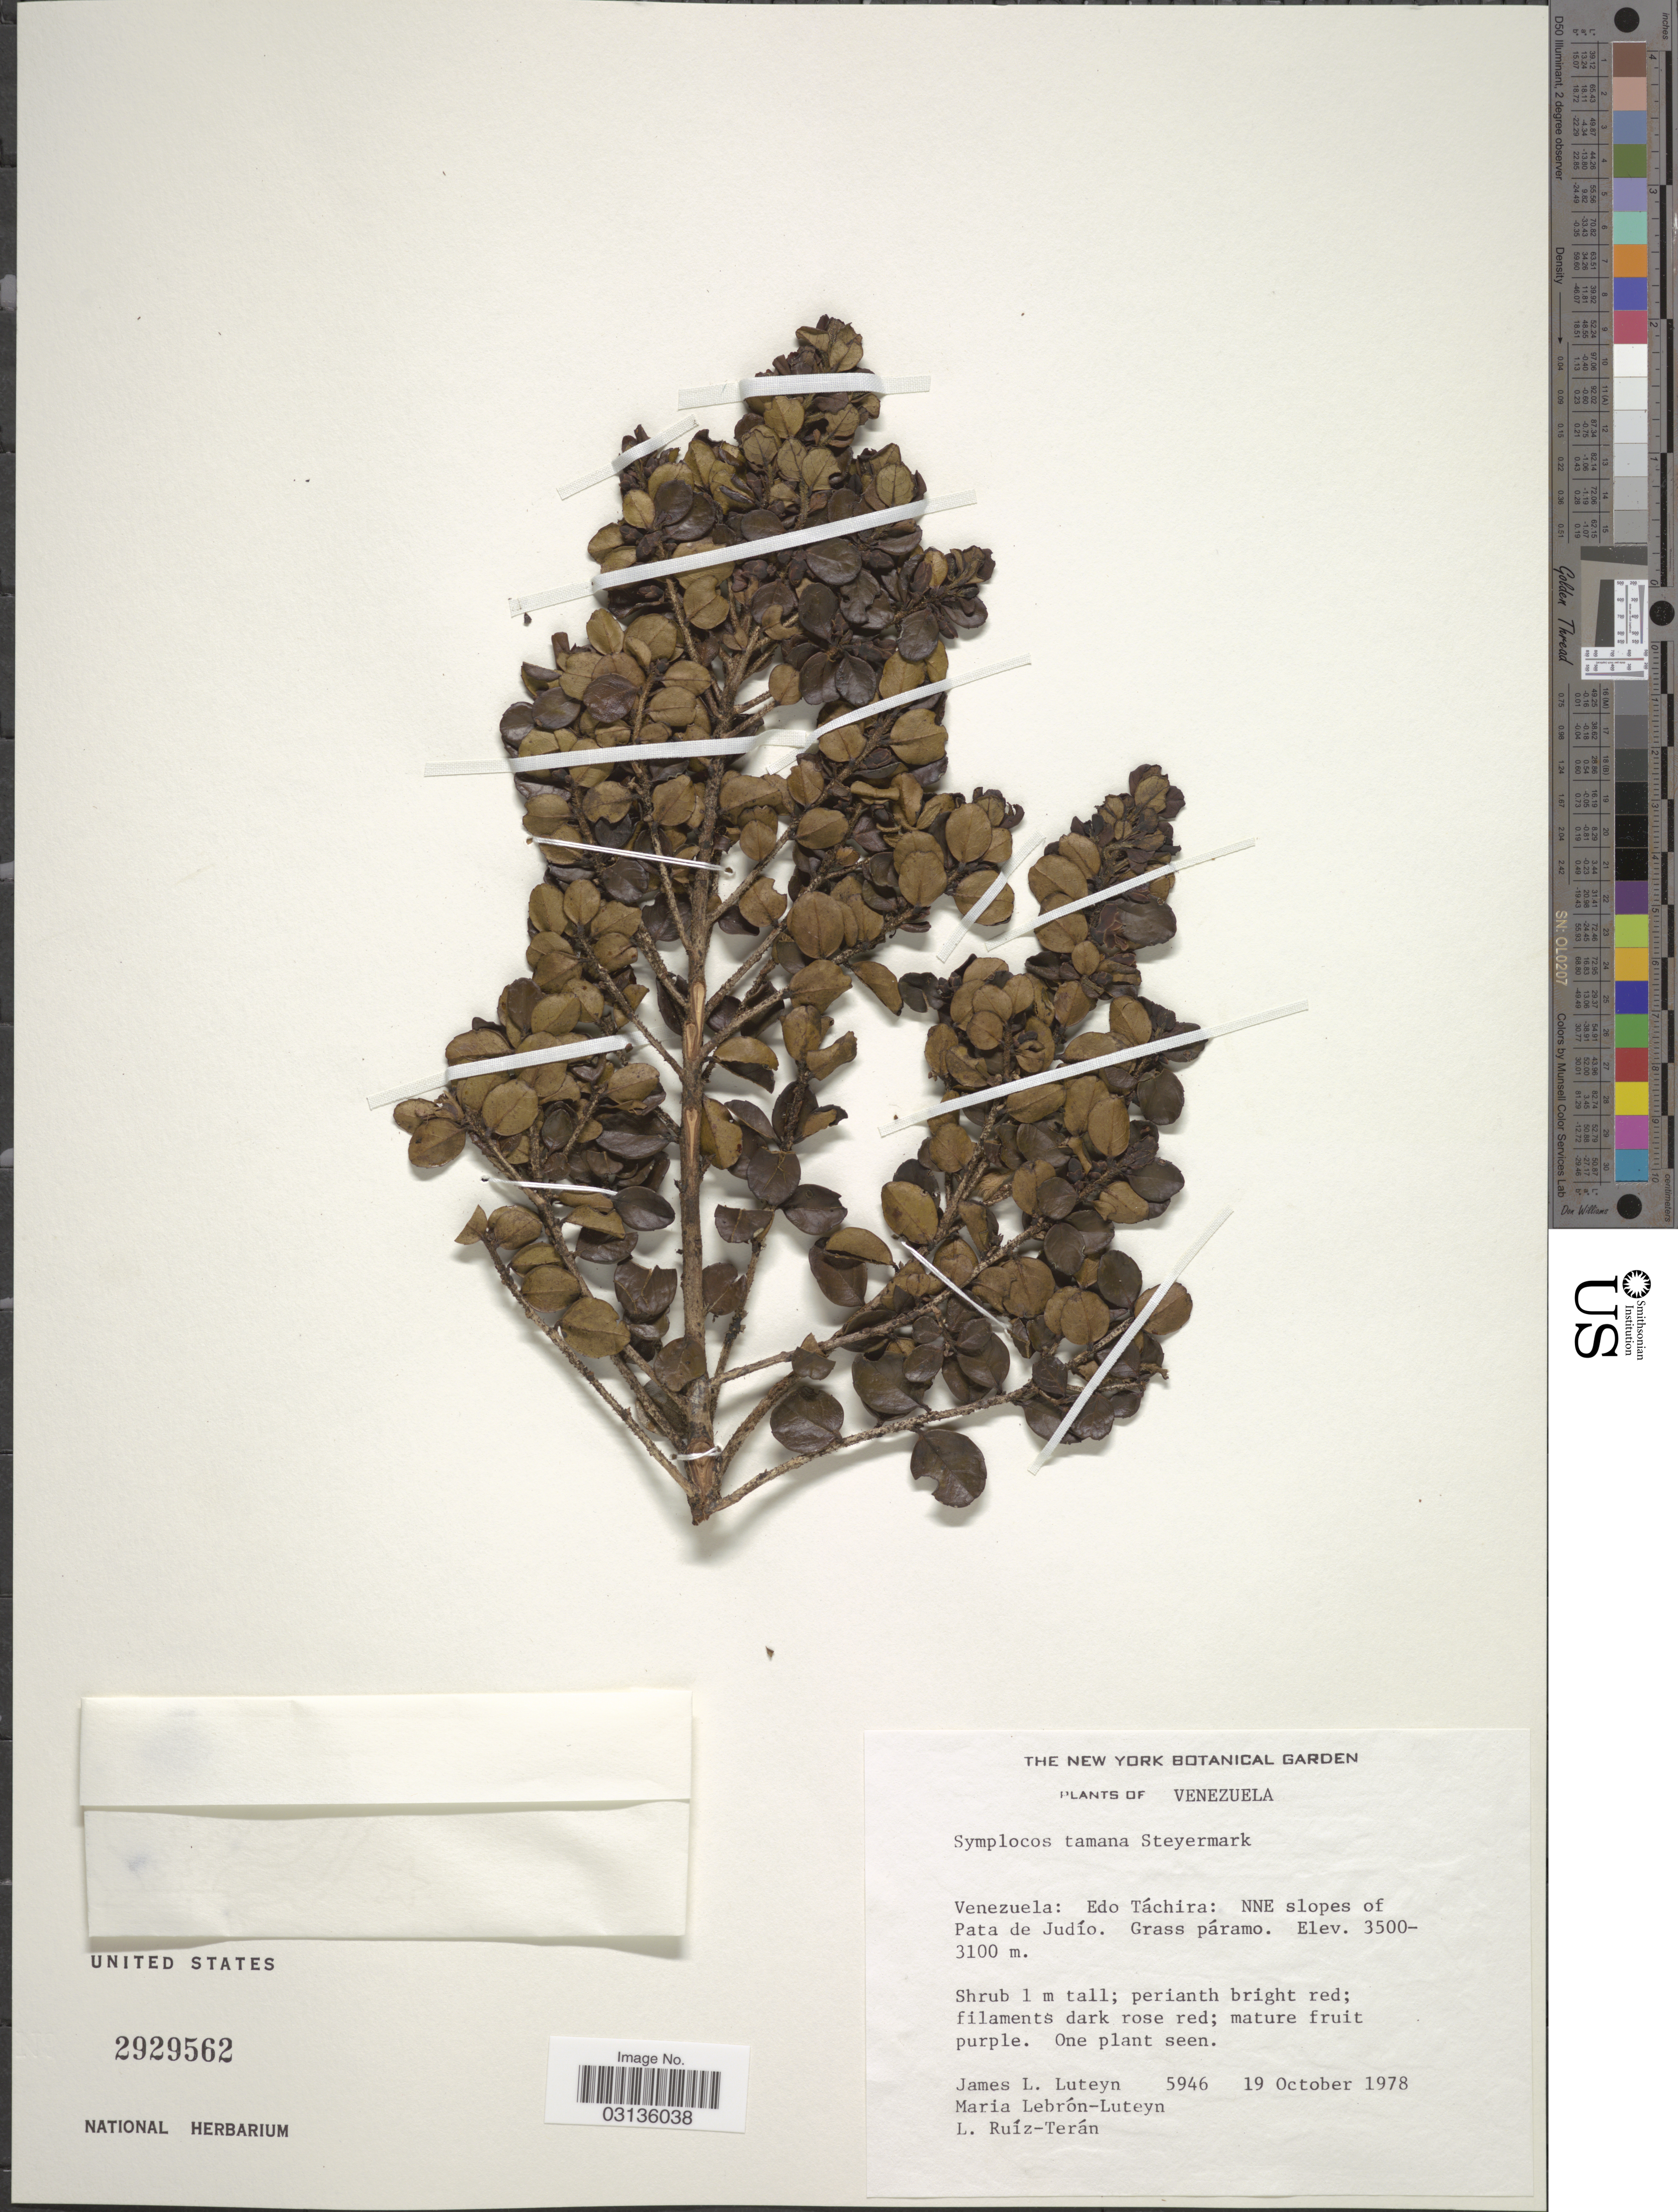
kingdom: Plantae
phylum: Tracheophyta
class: Magnoliopsida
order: Ericales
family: Symplocaceae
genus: Symplocos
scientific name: Symplocos tamana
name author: Steyerm.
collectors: J. Luteyn, M. L. Lebrón-Luteyn & L. E. Ruíz-Terán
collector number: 5946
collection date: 1978-10-19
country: Venezuela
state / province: Tachira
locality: NNE slopes of Pata de Judío.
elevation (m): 3100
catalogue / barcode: US 2929562